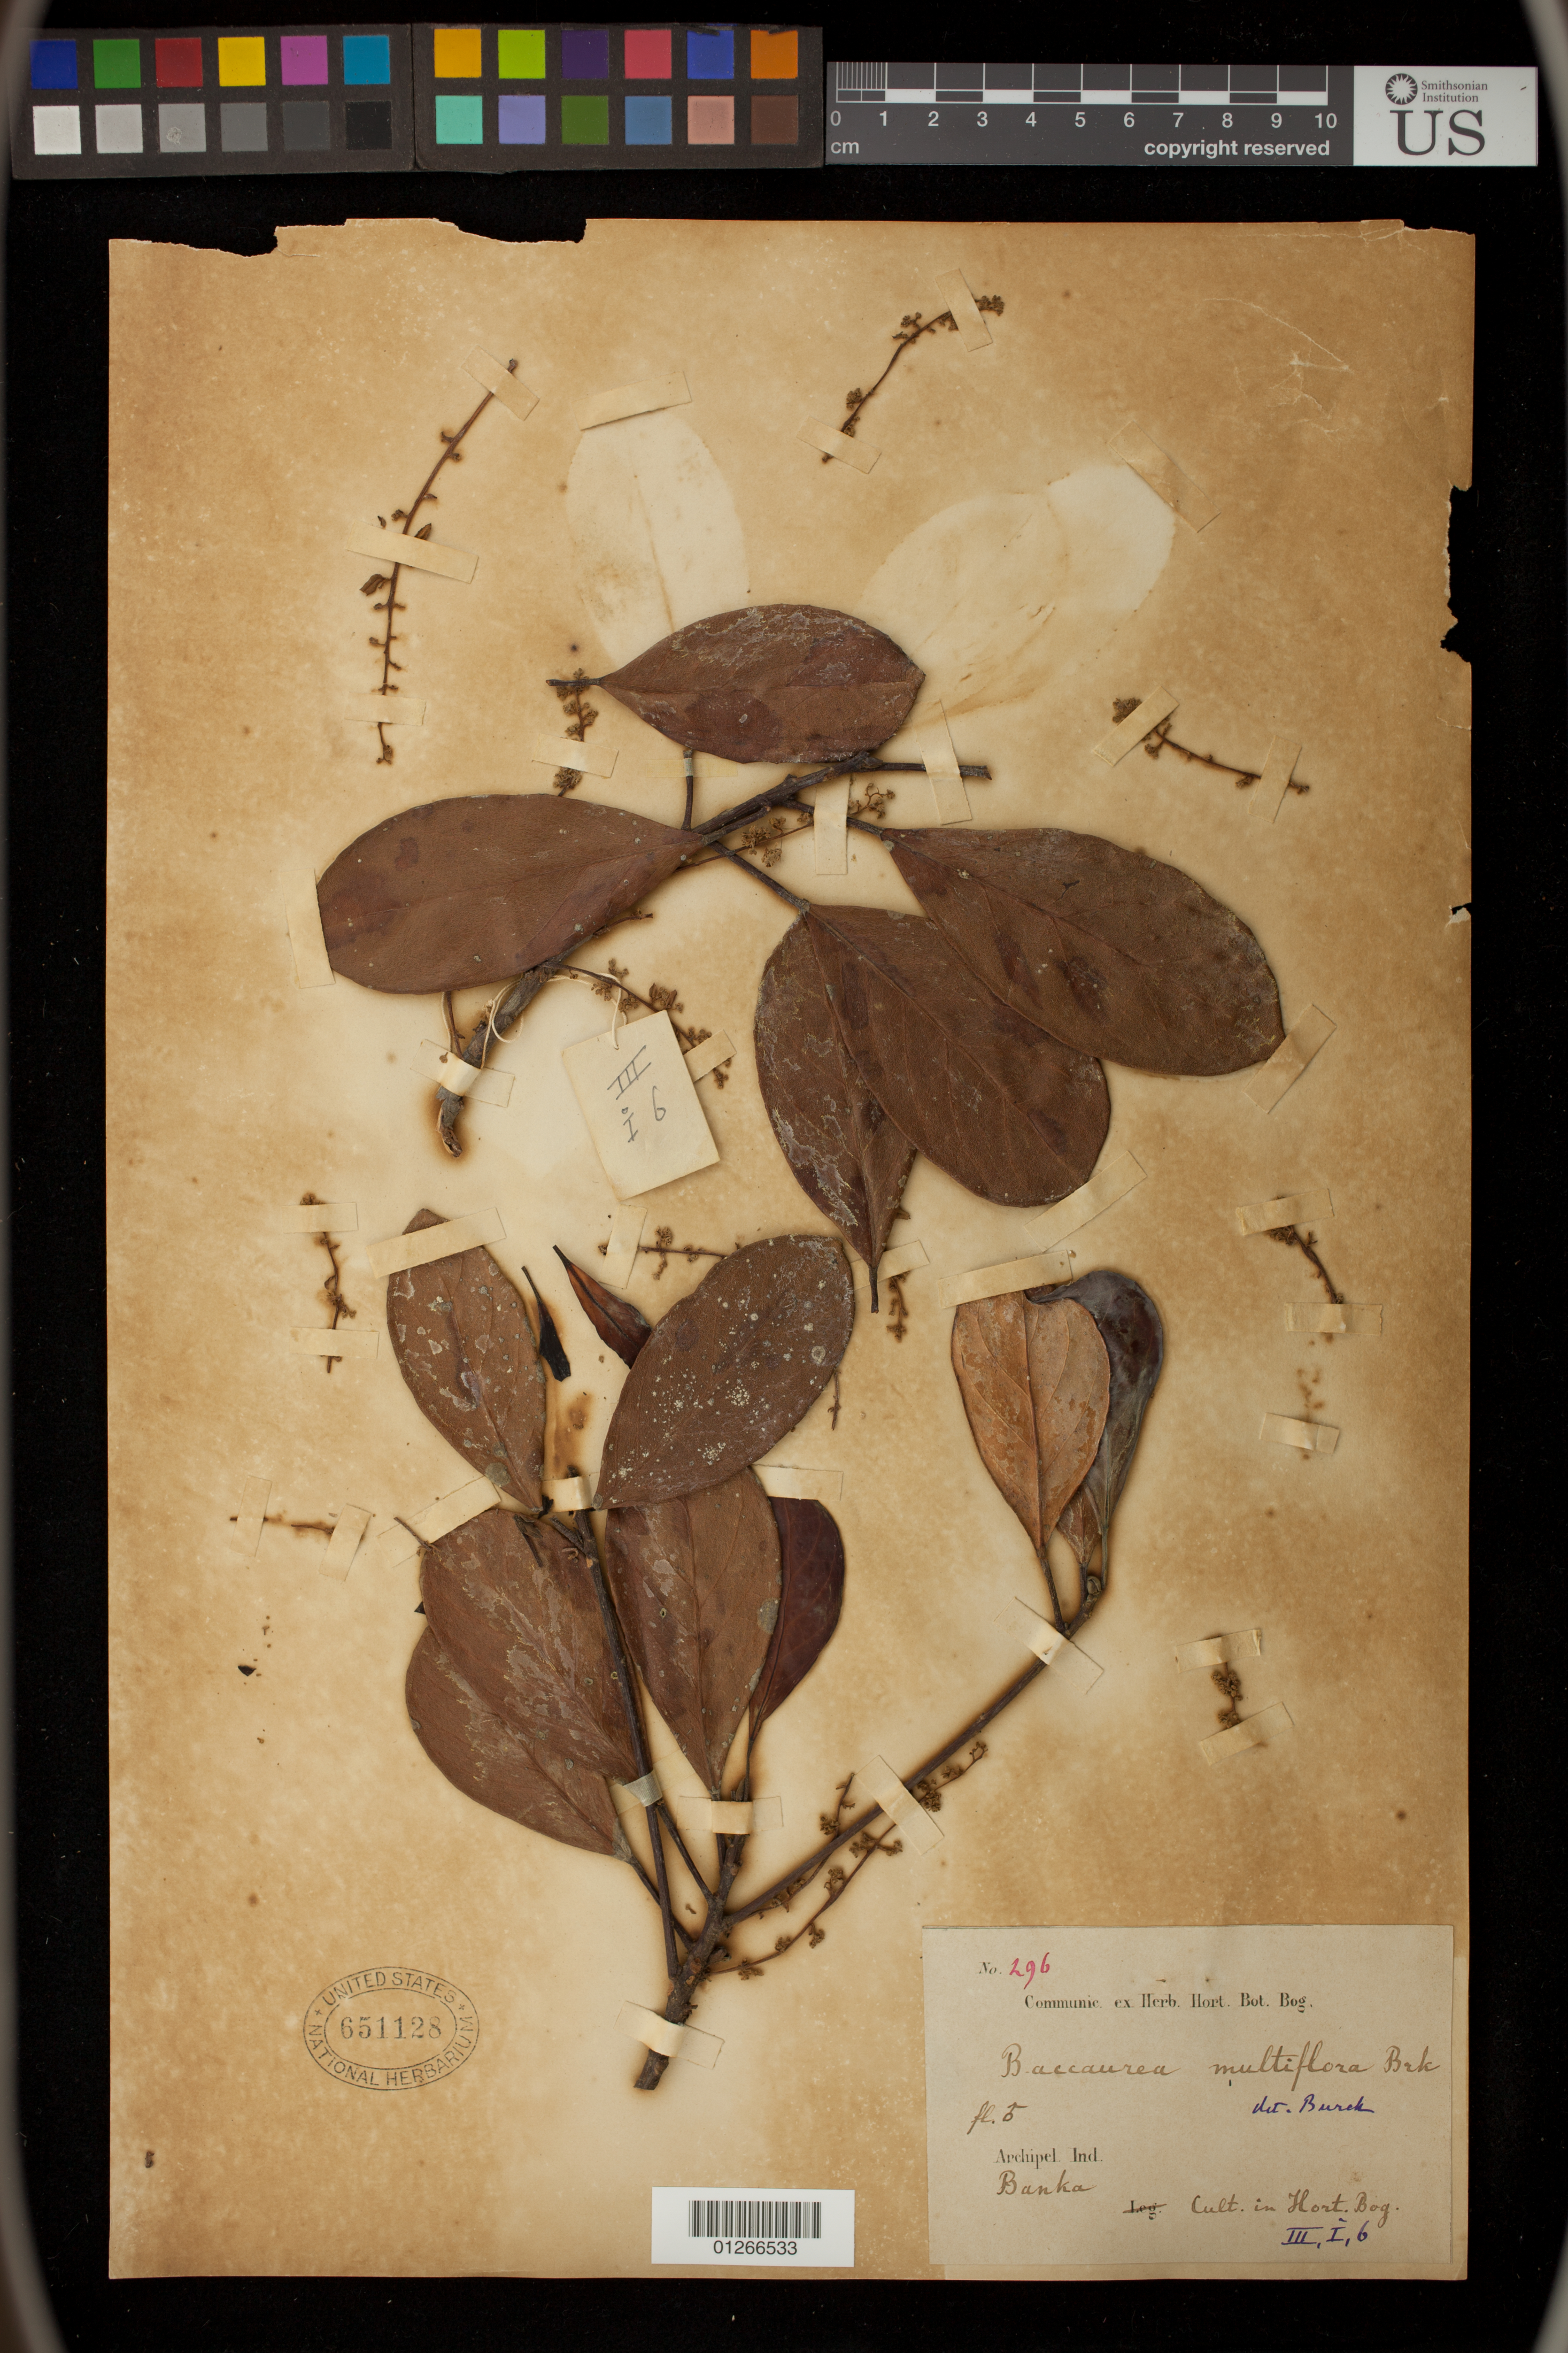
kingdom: Plantae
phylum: Tracheophyta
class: Magnoliopsida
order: Malpighiales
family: Phyllanthaceae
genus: Baccaurea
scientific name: Baccaurea multiflora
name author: Burck ex J.J. Sm.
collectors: Cult. in Hort. Bog.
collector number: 296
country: Indonesia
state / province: Java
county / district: Jawa Barat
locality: Archipel. Ind. Banka [cultivated in Bogor]